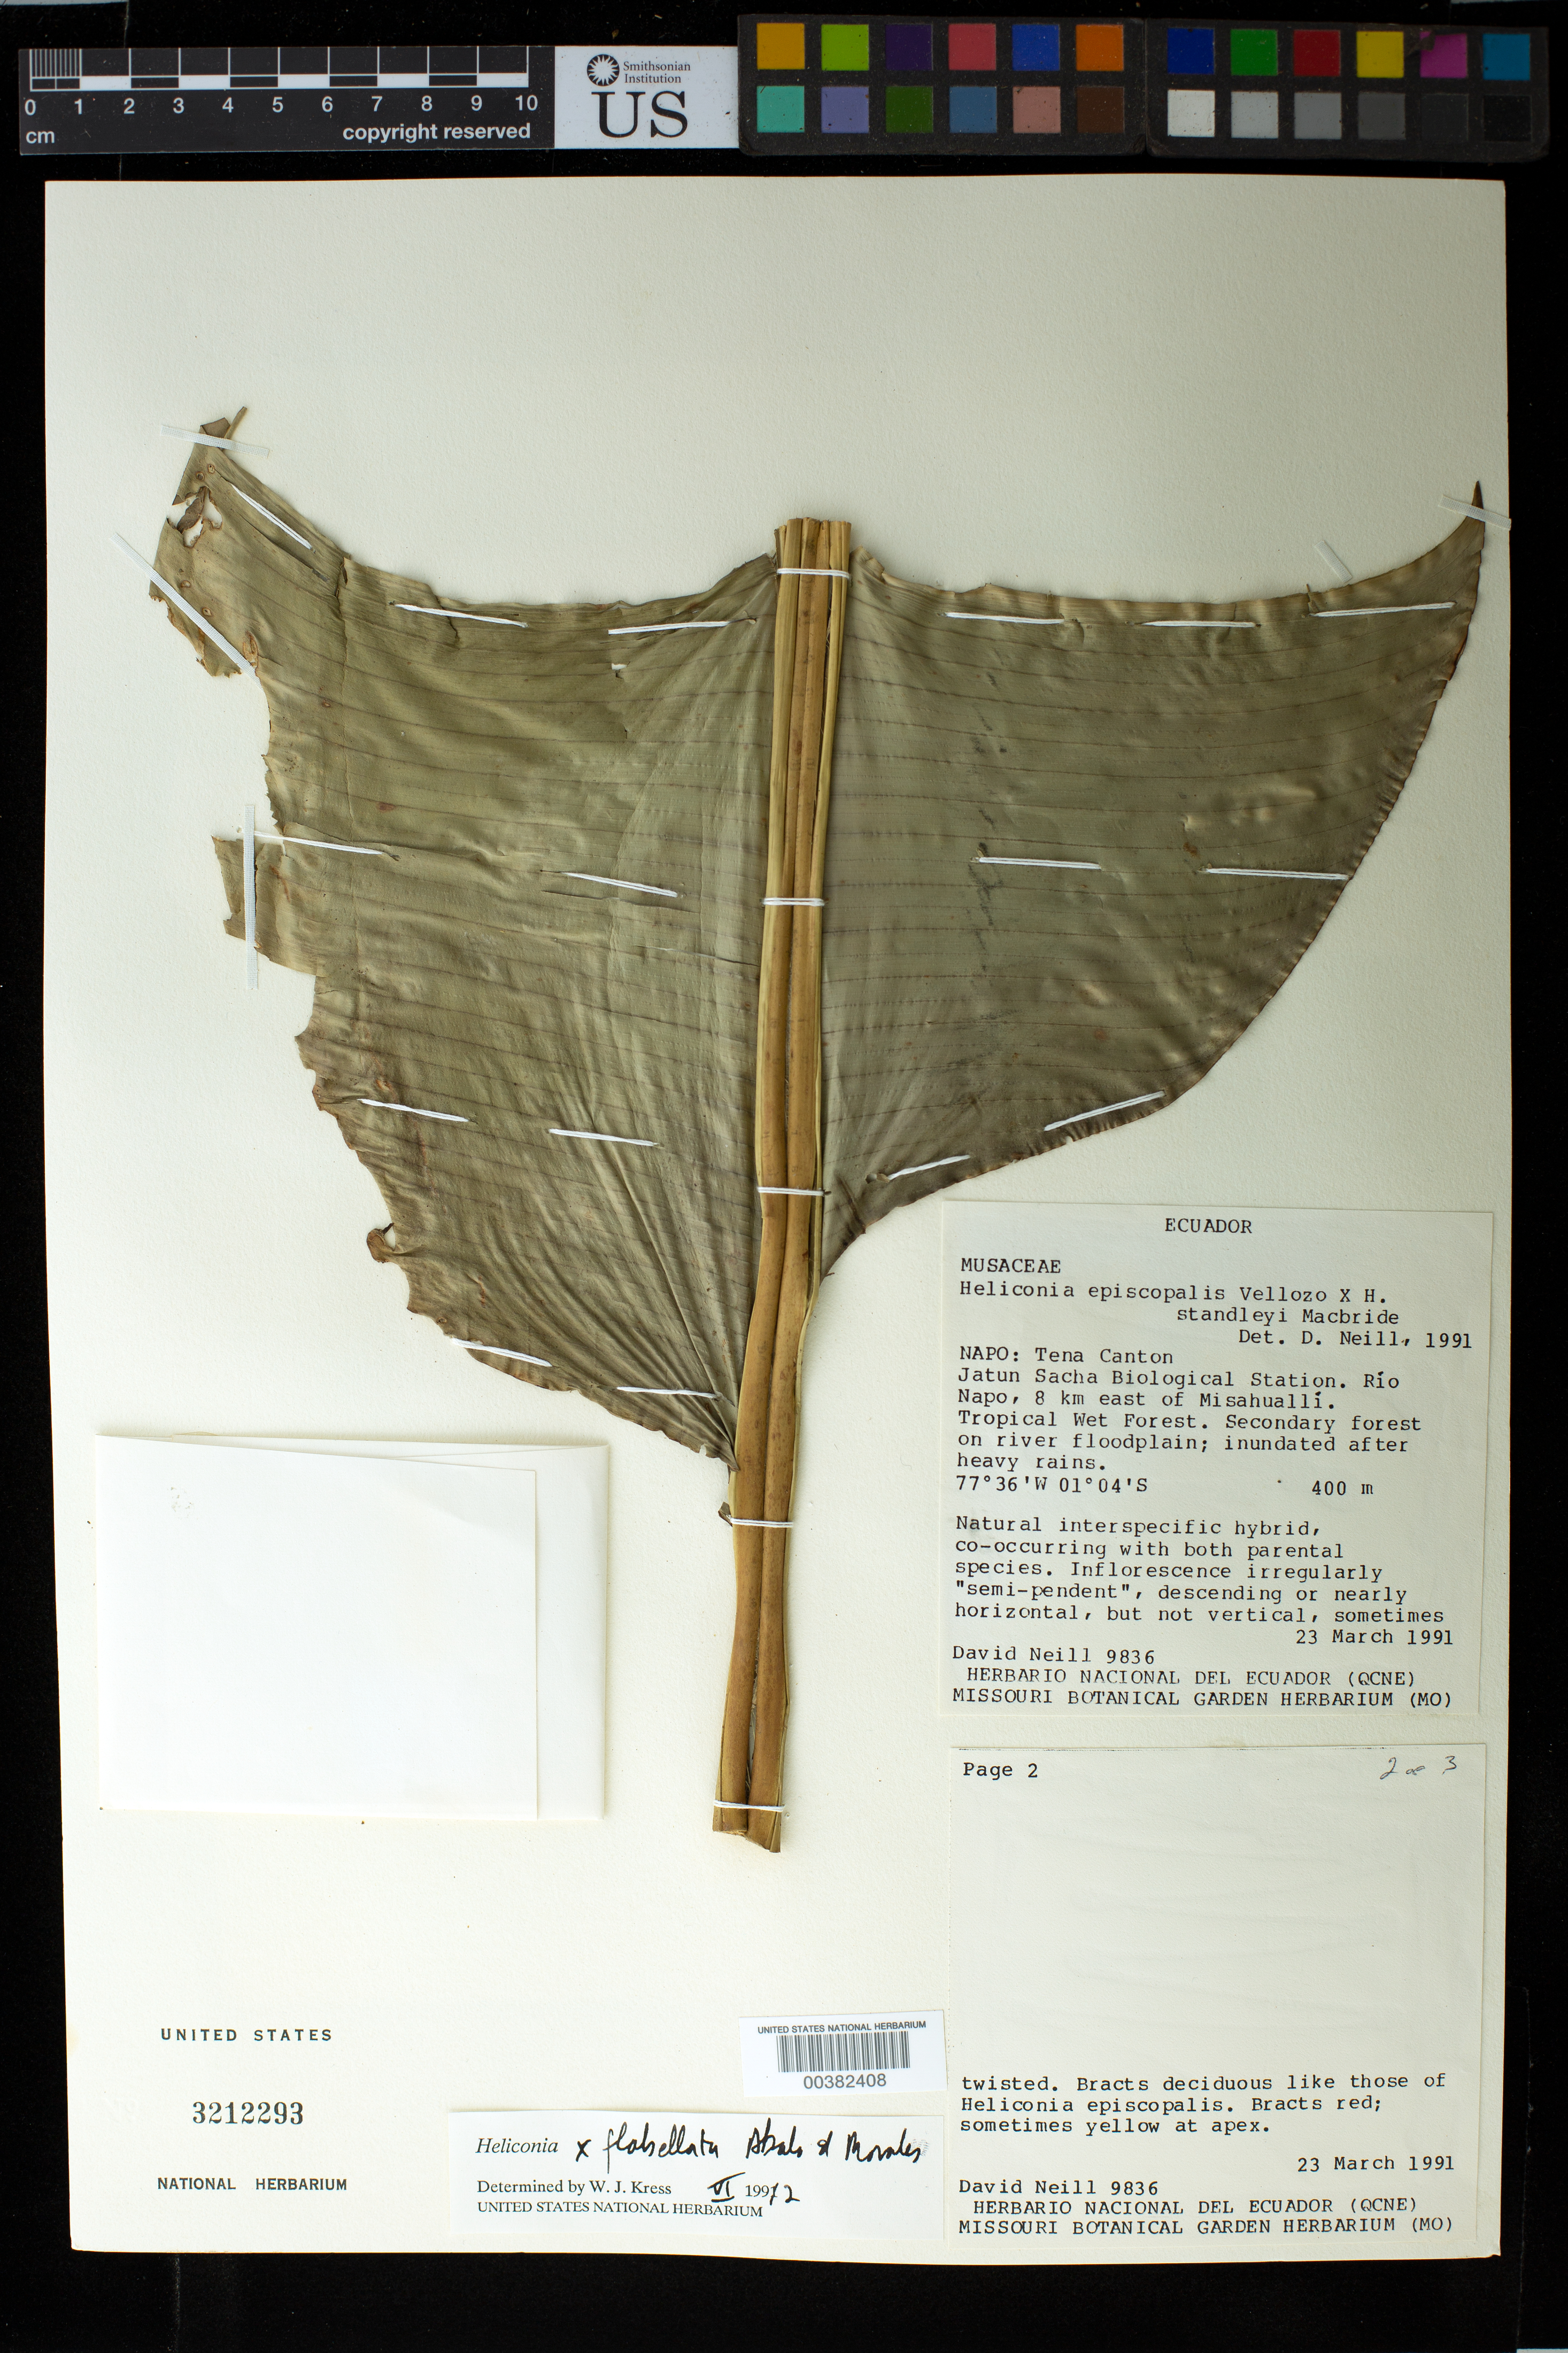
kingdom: Plantae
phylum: Tracheophyta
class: Liliopsida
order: Zingiberales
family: Heliconiaceae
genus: Heliconia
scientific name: Heliconia x flabellata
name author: Abalo & G. Morales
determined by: Kress, W. J., (US), Smithsonian Institution - National Museum of Natural History (UNITED STATES)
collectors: D. A. Neill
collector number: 9836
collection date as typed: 23 Mar 1991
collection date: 1991-03-23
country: Ecuador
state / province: Napo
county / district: Tena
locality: Tena Canton, jatun sacha biol. Sta., Rio Napo, 8 km E of misahualli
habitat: Tropical wet forest, secondary forest on river floodplain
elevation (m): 400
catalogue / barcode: US 3212293